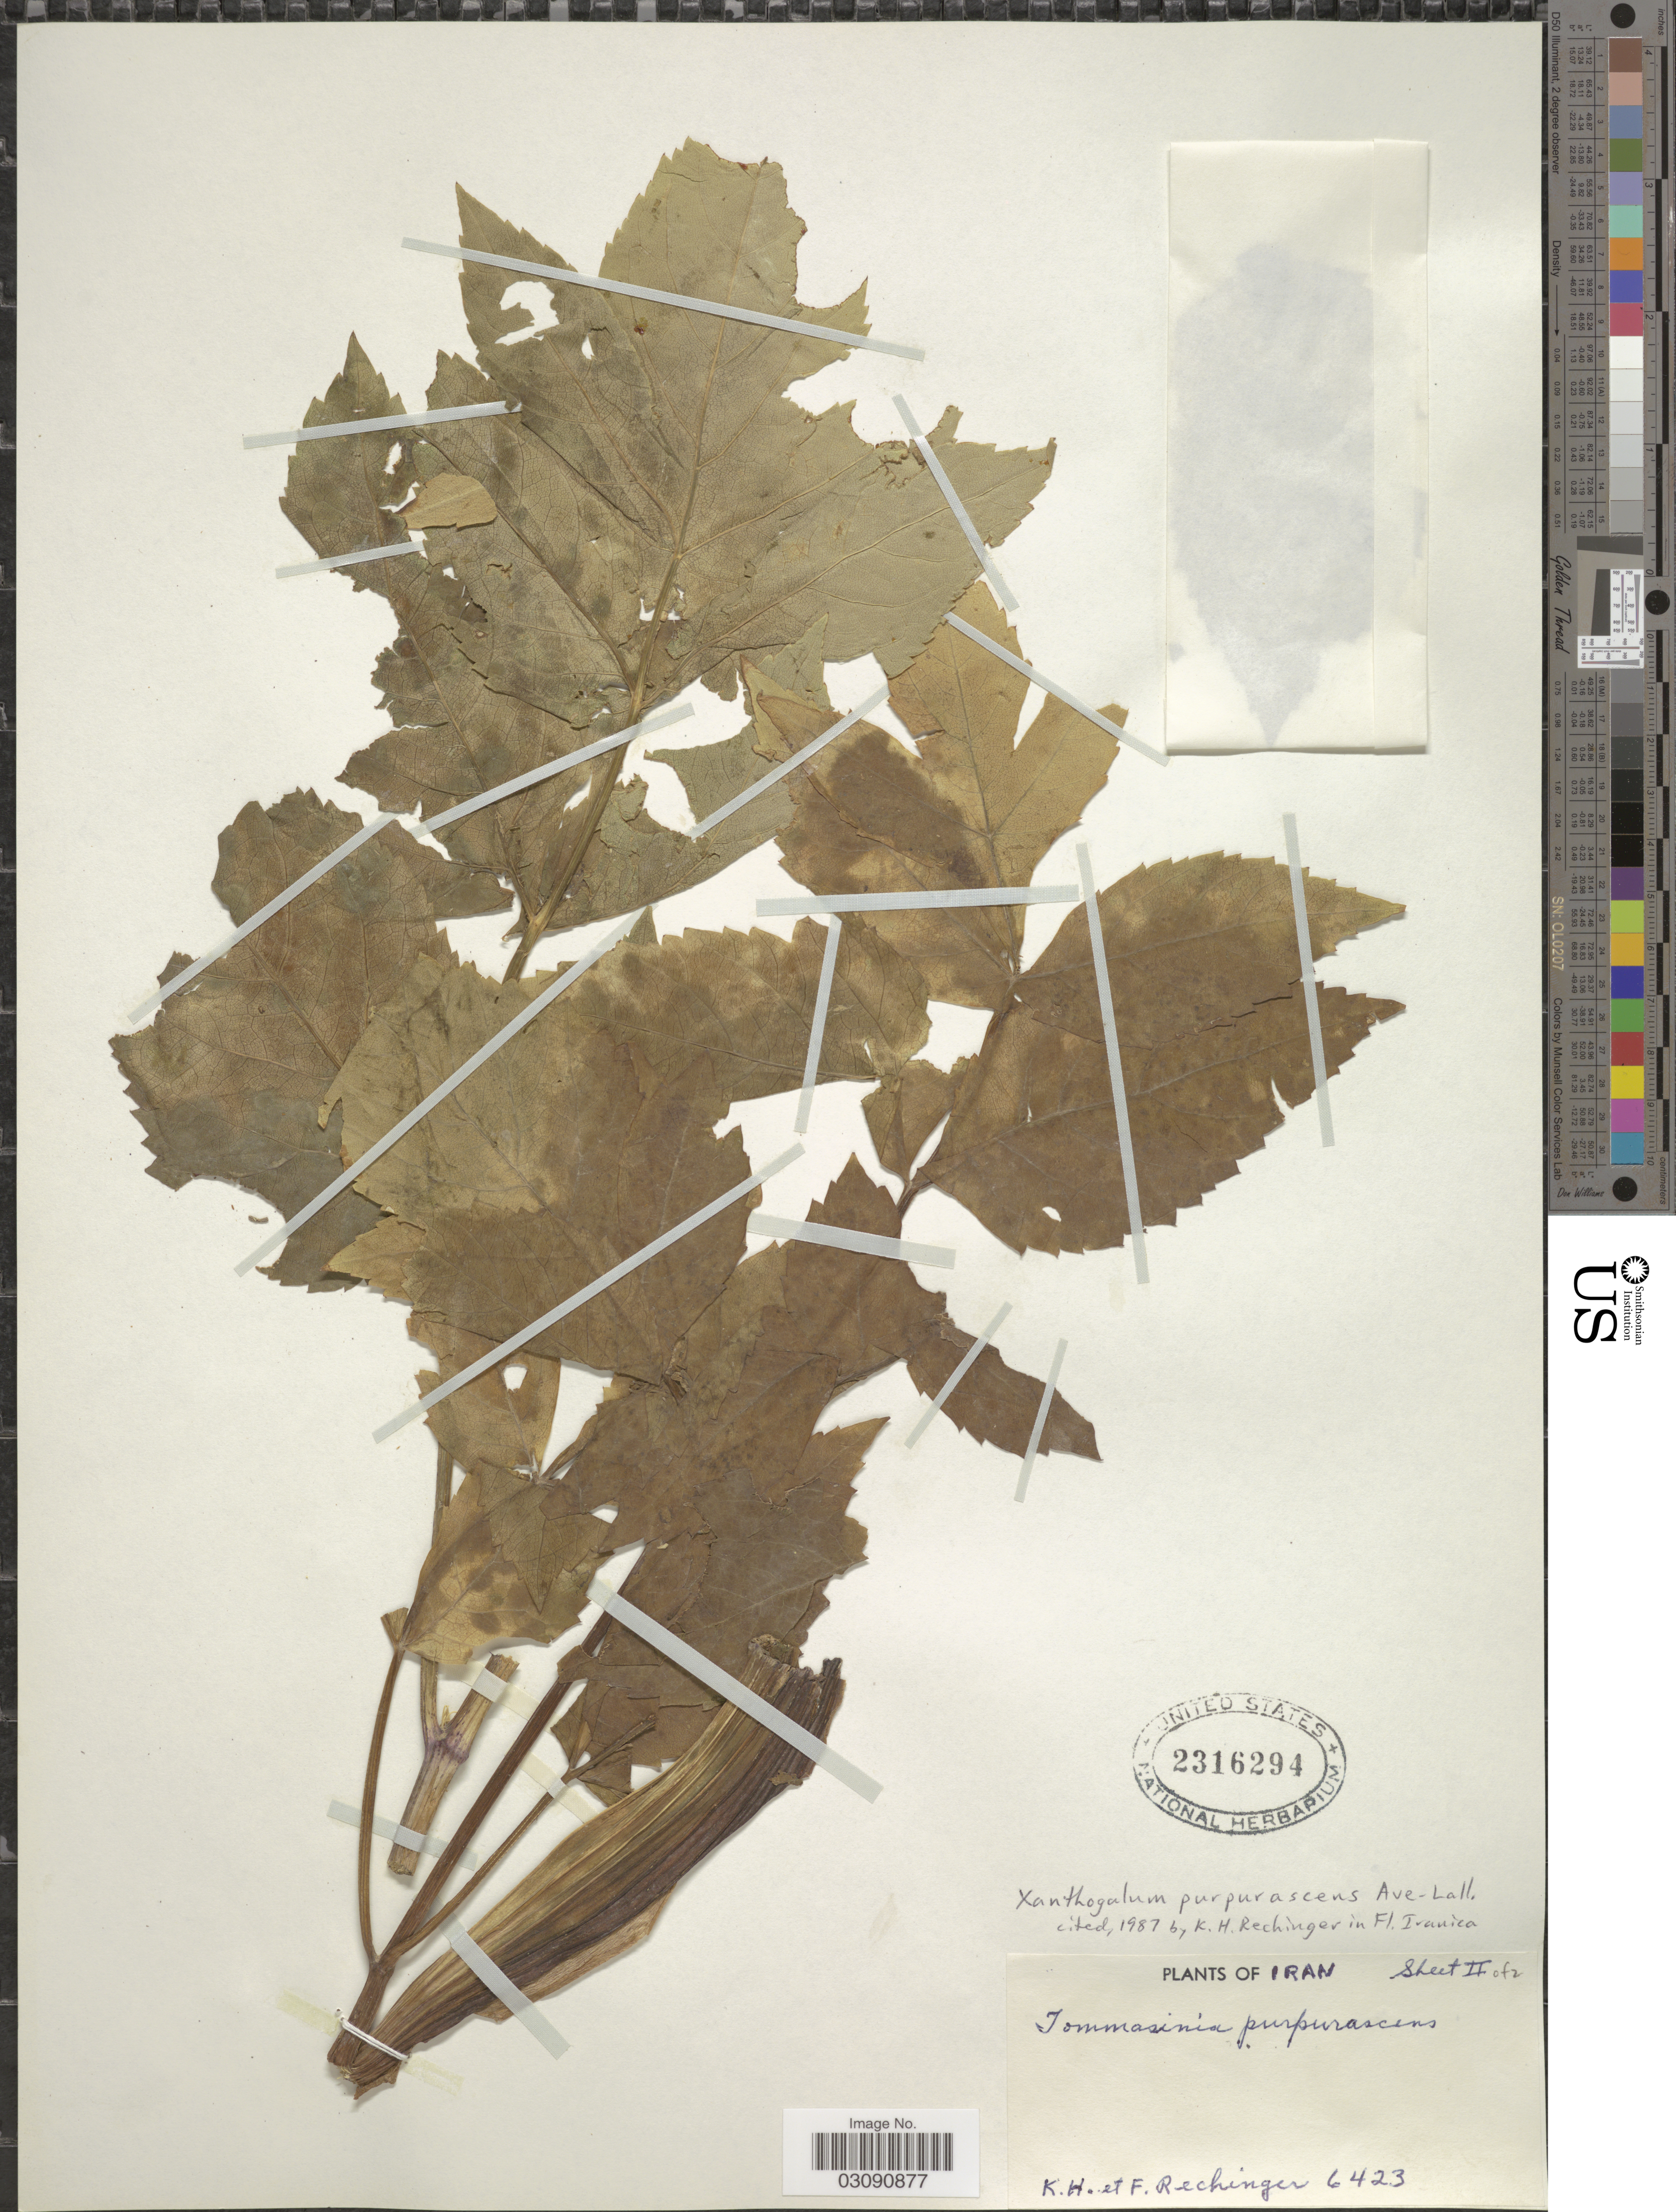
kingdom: Plantae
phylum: Tracheophyta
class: Magnoliopsida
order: Apiales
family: Apiaceae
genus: Xanthogalum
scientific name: Xanthogalum purpurascens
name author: Avé-Lall.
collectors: K. H. Rechinger & F. Rechinger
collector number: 6423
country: Iran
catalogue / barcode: US 2316294